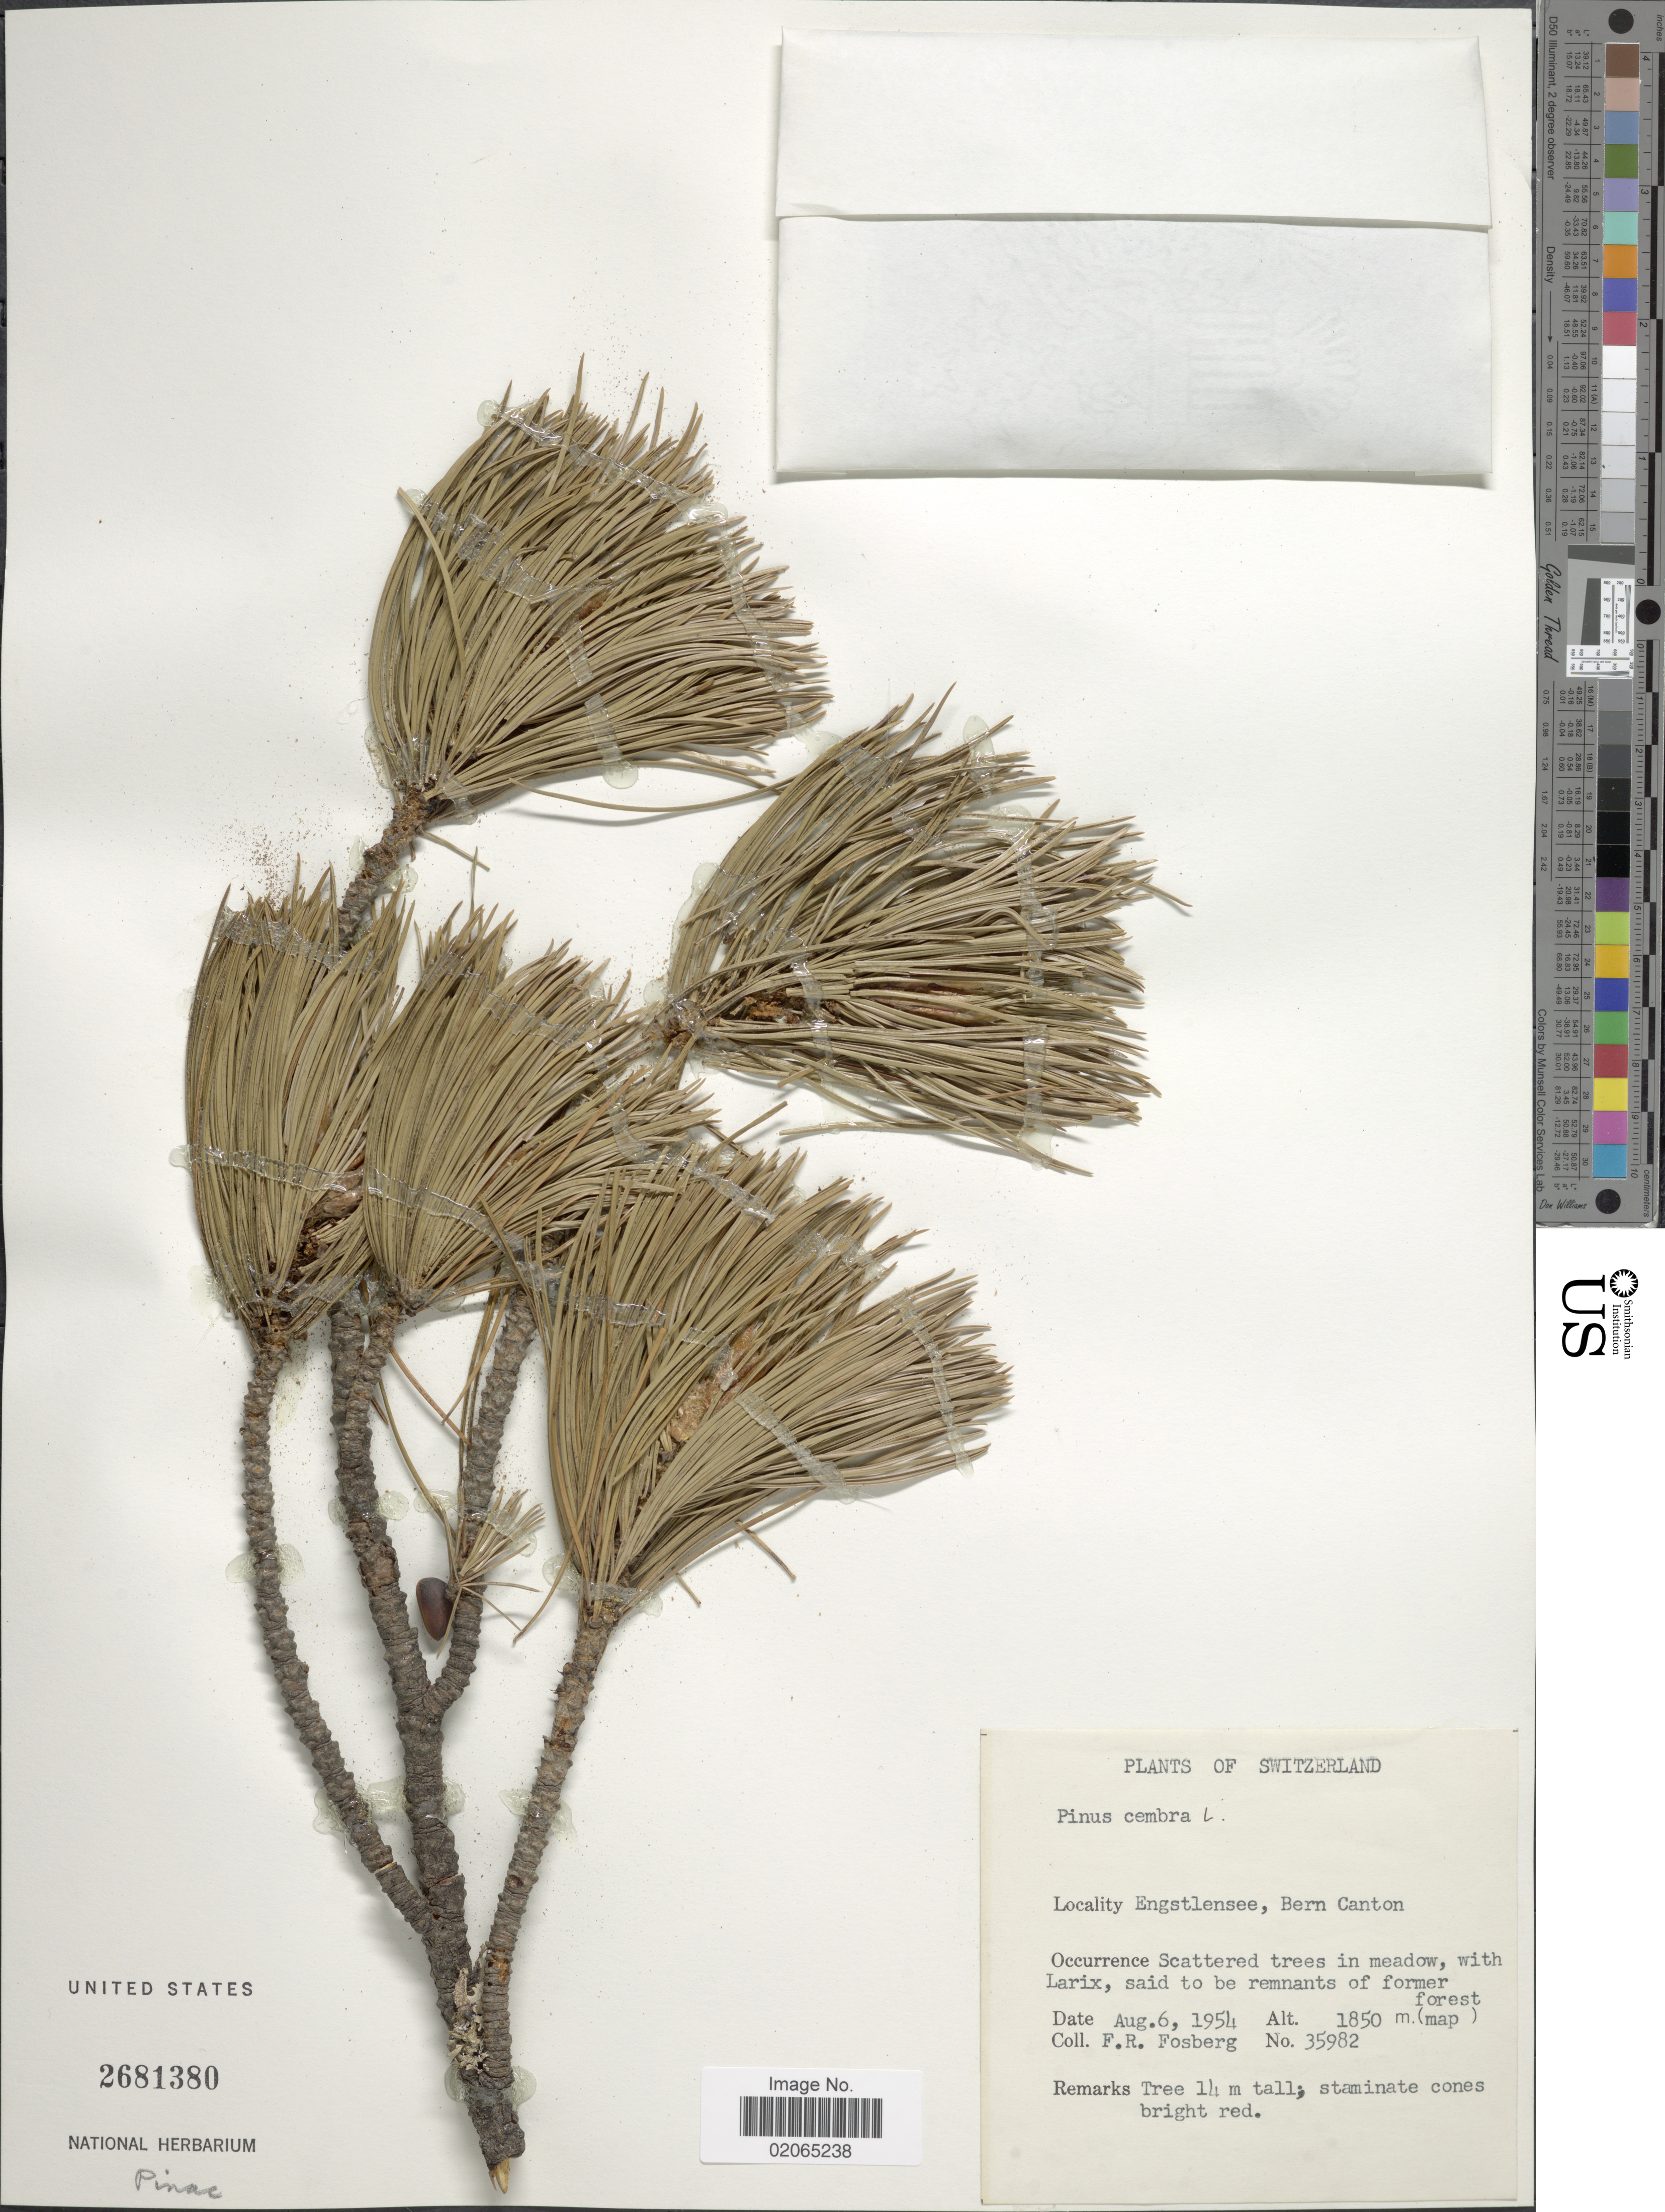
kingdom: Plantae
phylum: Tracheophyta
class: Pinopsida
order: Pinales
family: Pinaceae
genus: Pinus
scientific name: Pinus cembra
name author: L.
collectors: F. R. Fosberg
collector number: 35982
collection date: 1954-08-06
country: Switzerland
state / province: Bern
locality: Engstlensee, Bern Canton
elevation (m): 1850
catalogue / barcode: US 2681380